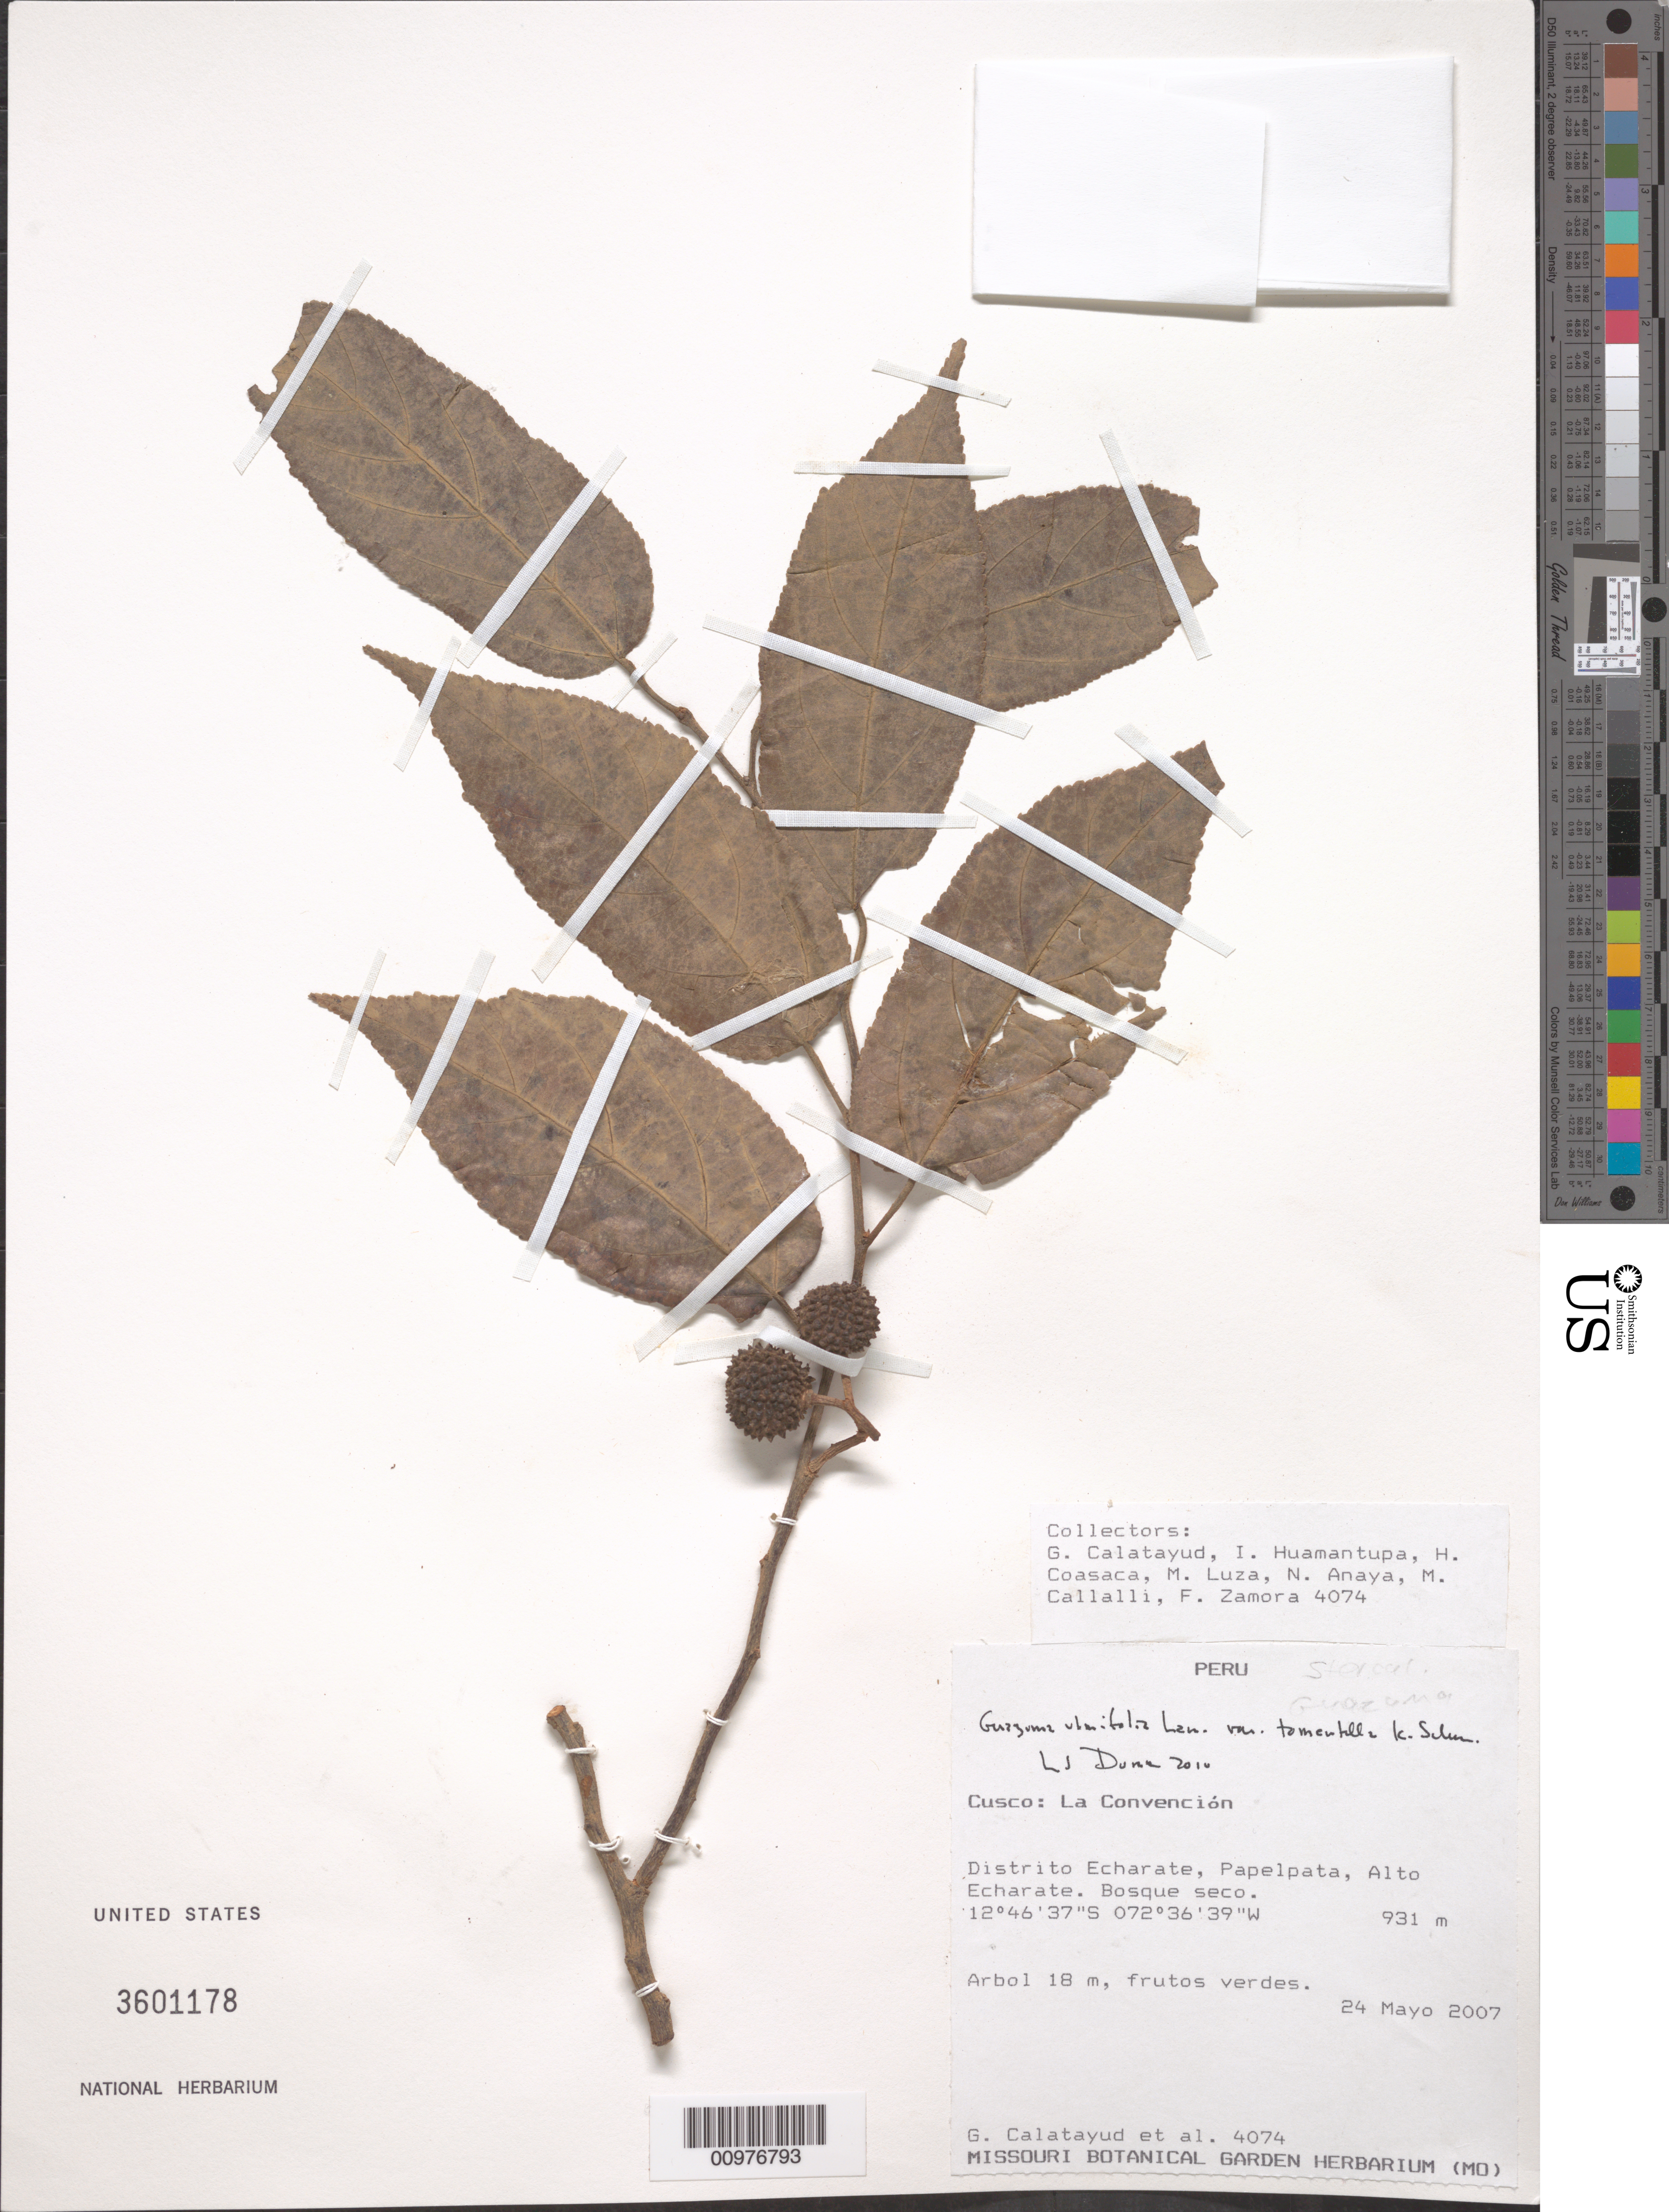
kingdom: Plantae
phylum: Tracheophyta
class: Magnoliopsida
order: Malvales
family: Malvaceae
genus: Guazuma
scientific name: Guazuma ulmifolia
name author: Lam.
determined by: Dorr, L. J., (BOT), Smithsonian Institution - National Museum of Natural History (UNITED STATES)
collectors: G. Calatayud et al.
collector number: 4074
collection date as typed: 24 Mayo 2007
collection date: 2007-05-24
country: Peru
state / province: Cusco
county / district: La Convención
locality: Distrito Echarate, Papelpata. Alto Echarate.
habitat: bosque seco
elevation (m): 931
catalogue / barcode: US 3601178